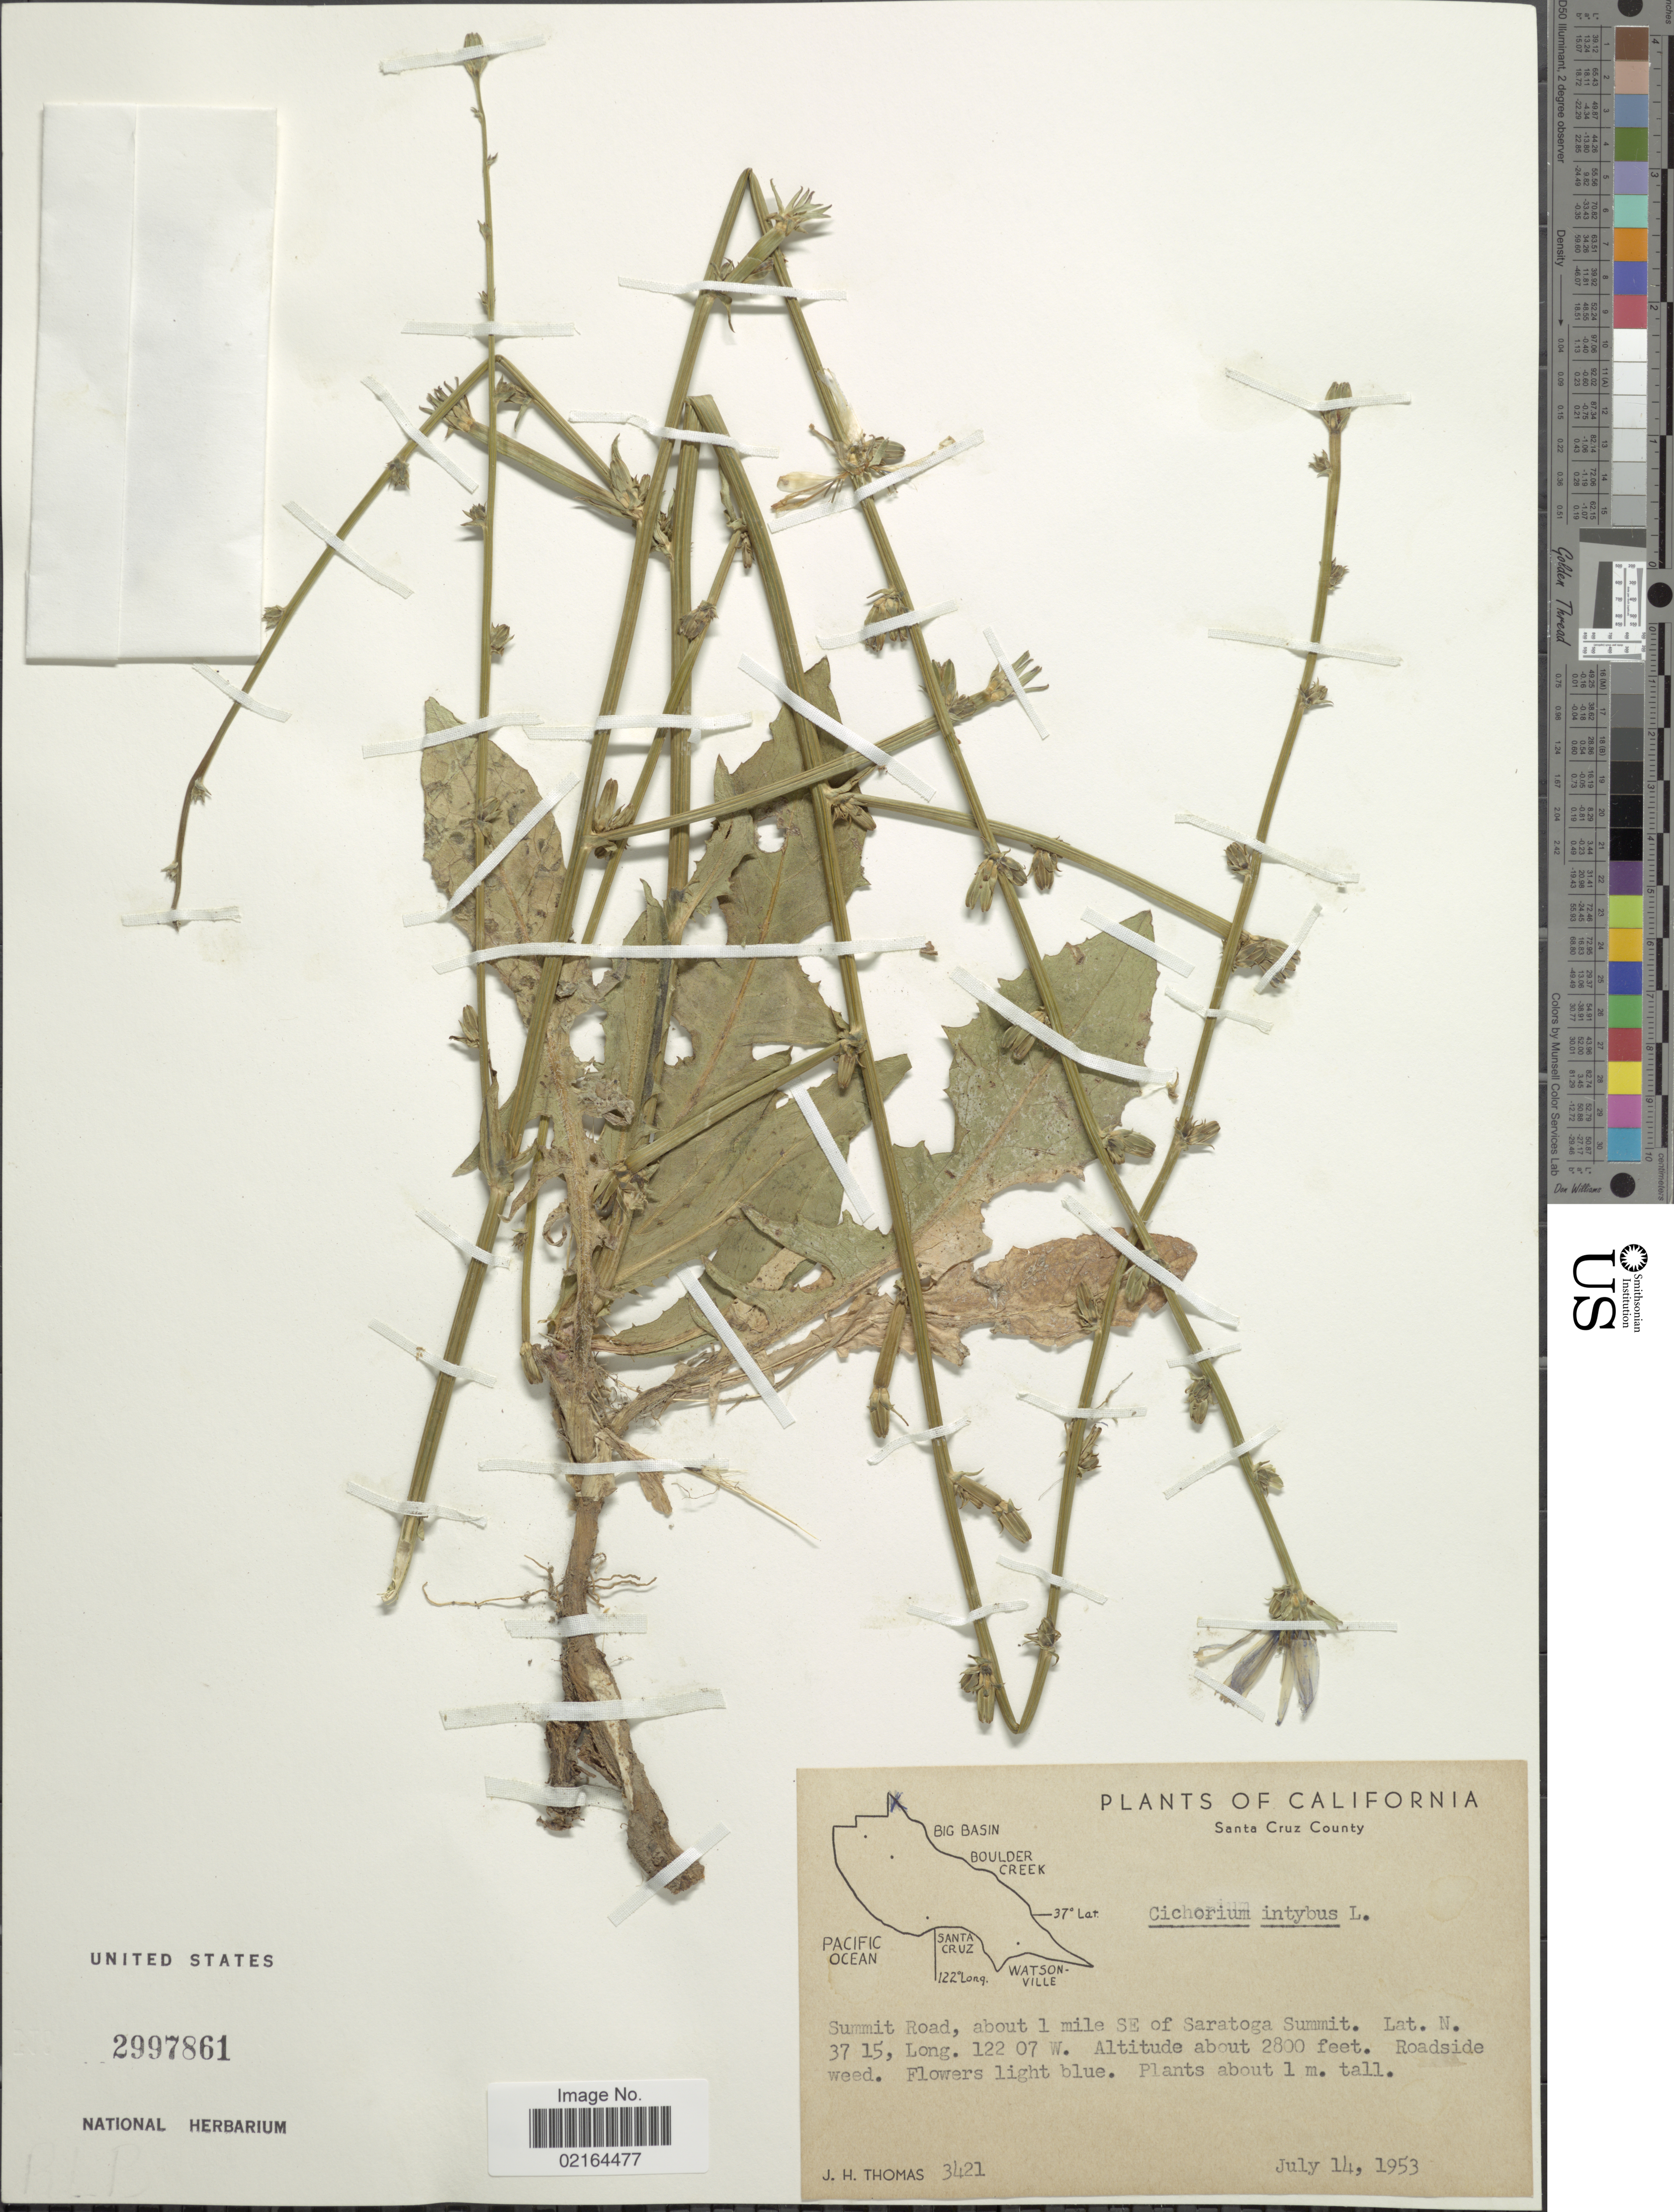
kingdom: Plantae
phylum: Tracheophyta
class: Magnoliopsida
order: Asterales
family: Asteraceae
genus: Cichorium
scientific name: Cichorium intybus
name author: L.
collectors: J. H. Thomas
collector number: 3421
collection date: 1953-07-14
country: United States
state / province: California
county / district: Santa Cruz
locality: Santa Cruz County, Summit Road, about 1 miles SE of Saratoga Summit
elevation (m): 853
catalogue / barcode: US 2997861